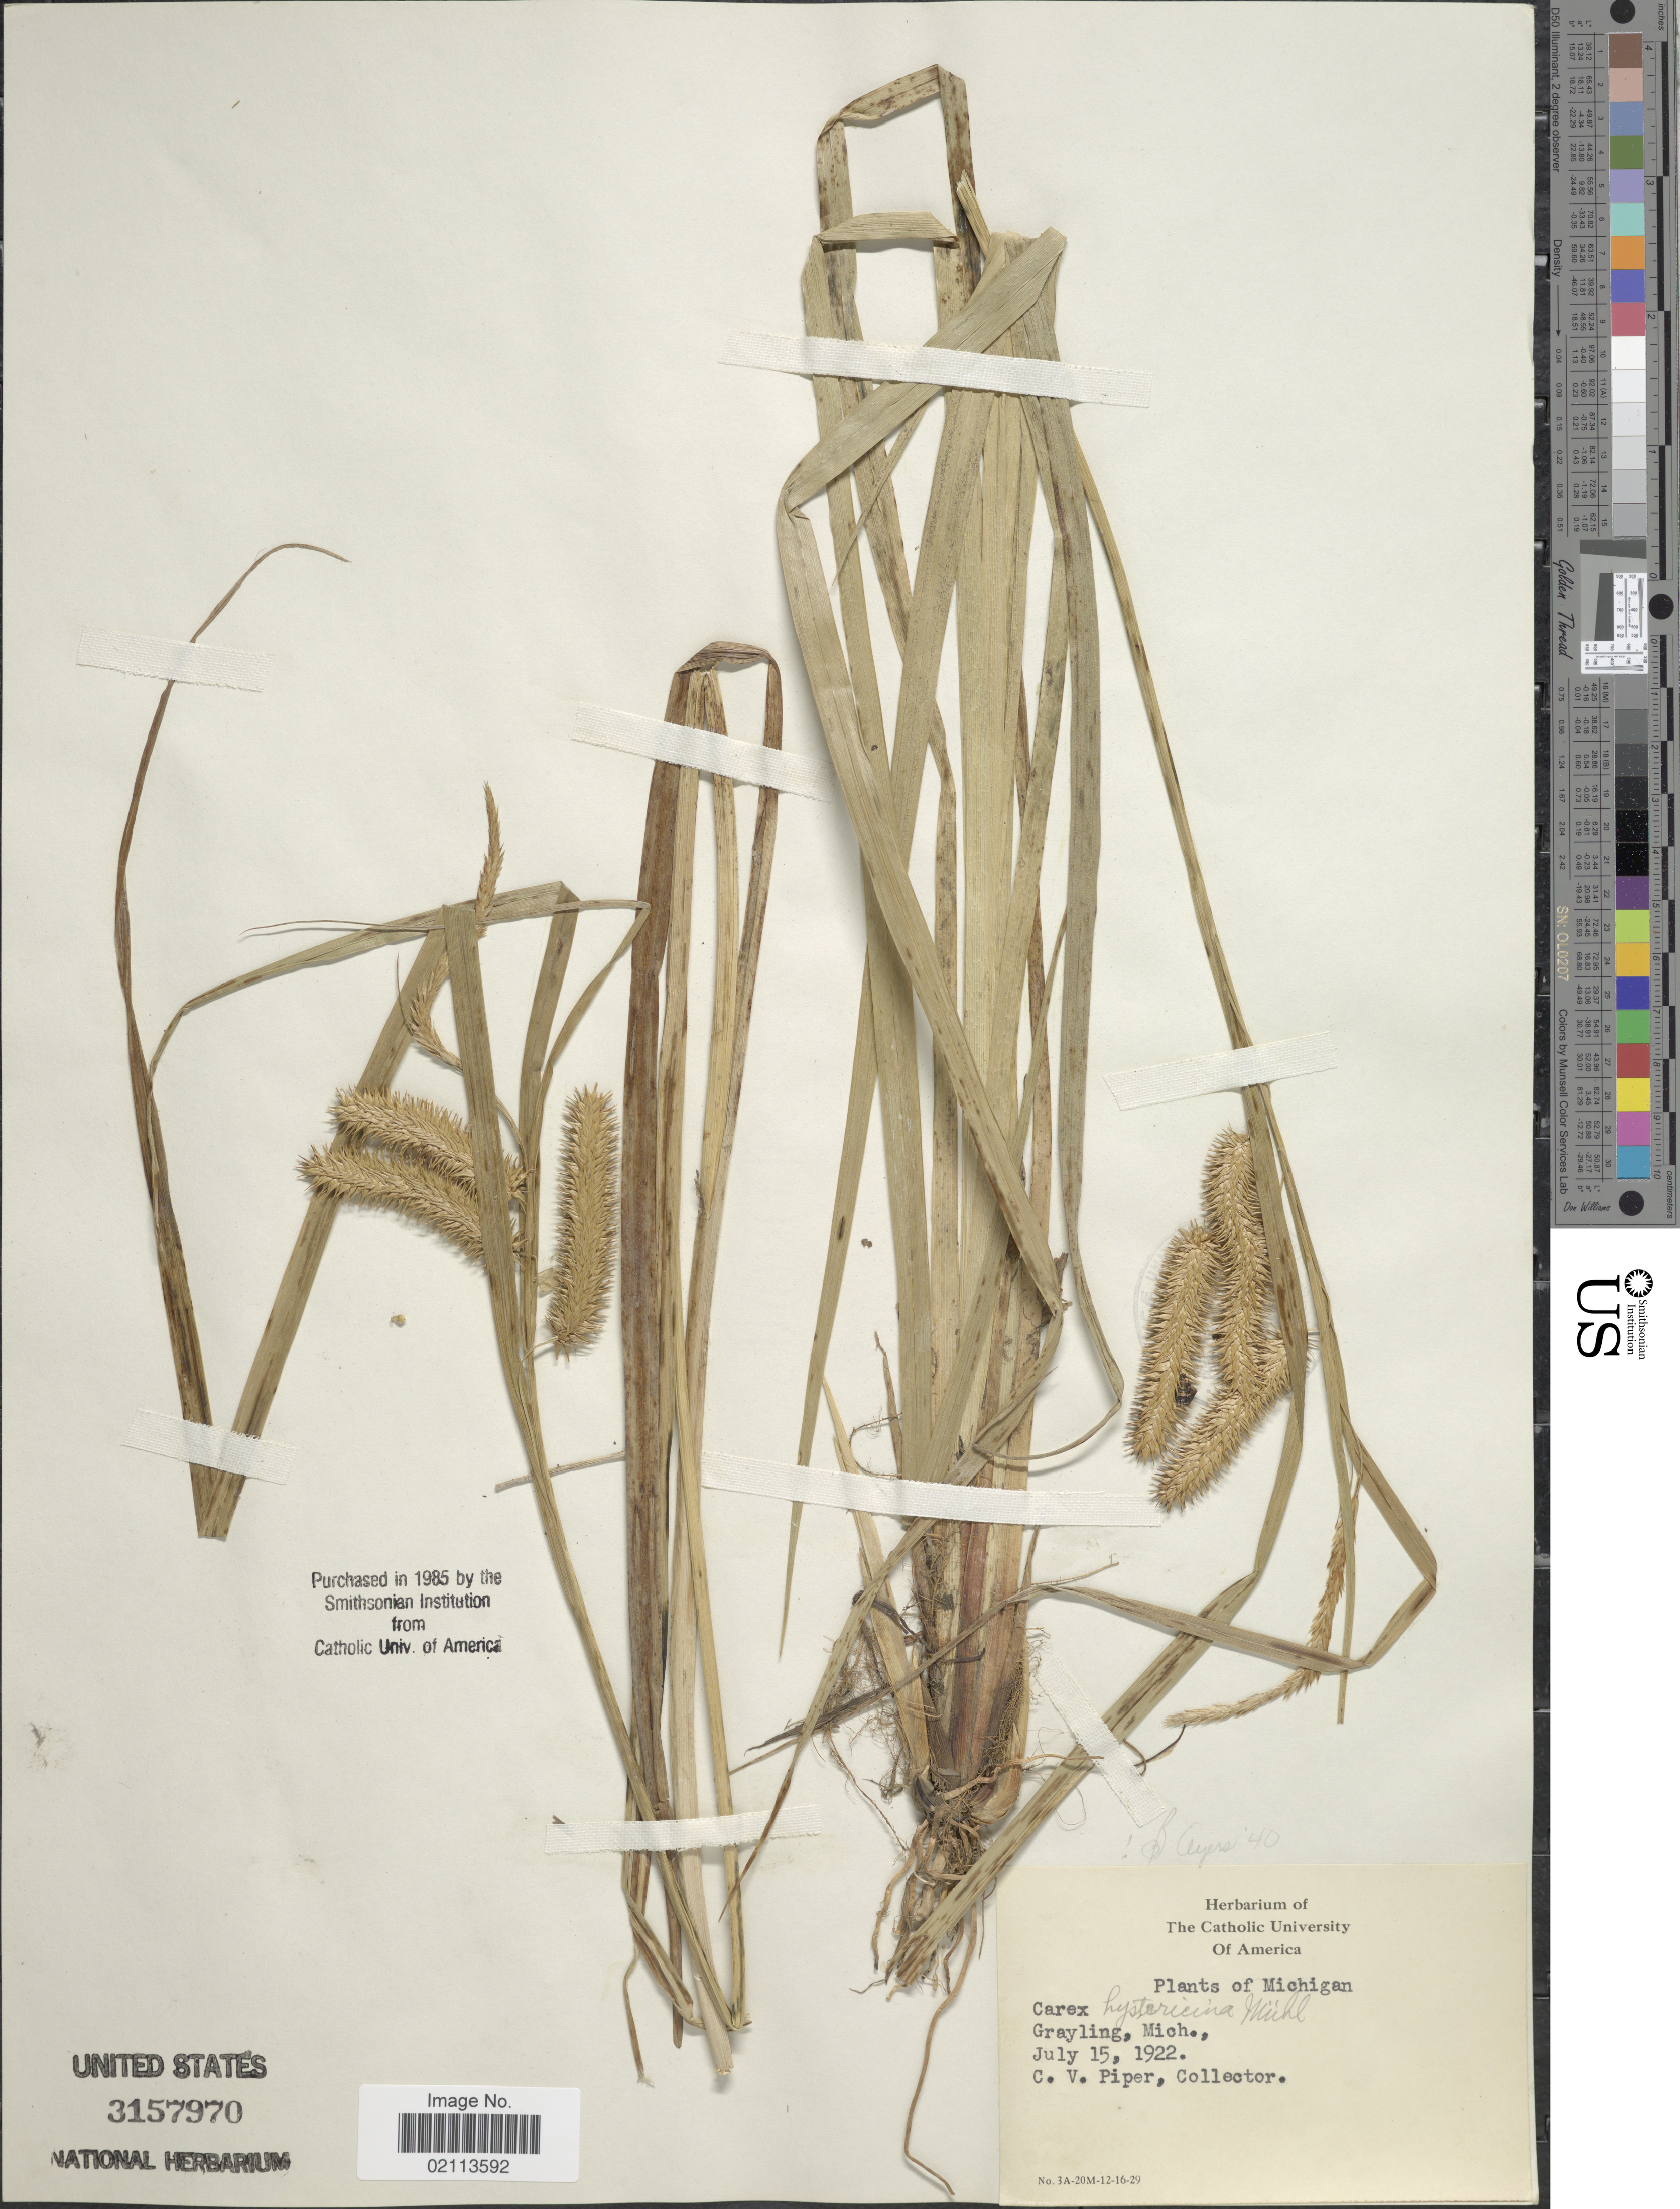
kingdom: Plantae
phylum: Tracheophyta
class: Liliopsida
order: Poales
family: Cyperaceae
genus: Carex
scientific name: Carex hystericina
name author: Muhl. ex Willd.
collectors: C. V. Piper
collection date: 1922-07-15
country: United States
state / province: Michigan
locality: Grayling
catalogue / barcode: US 3157970